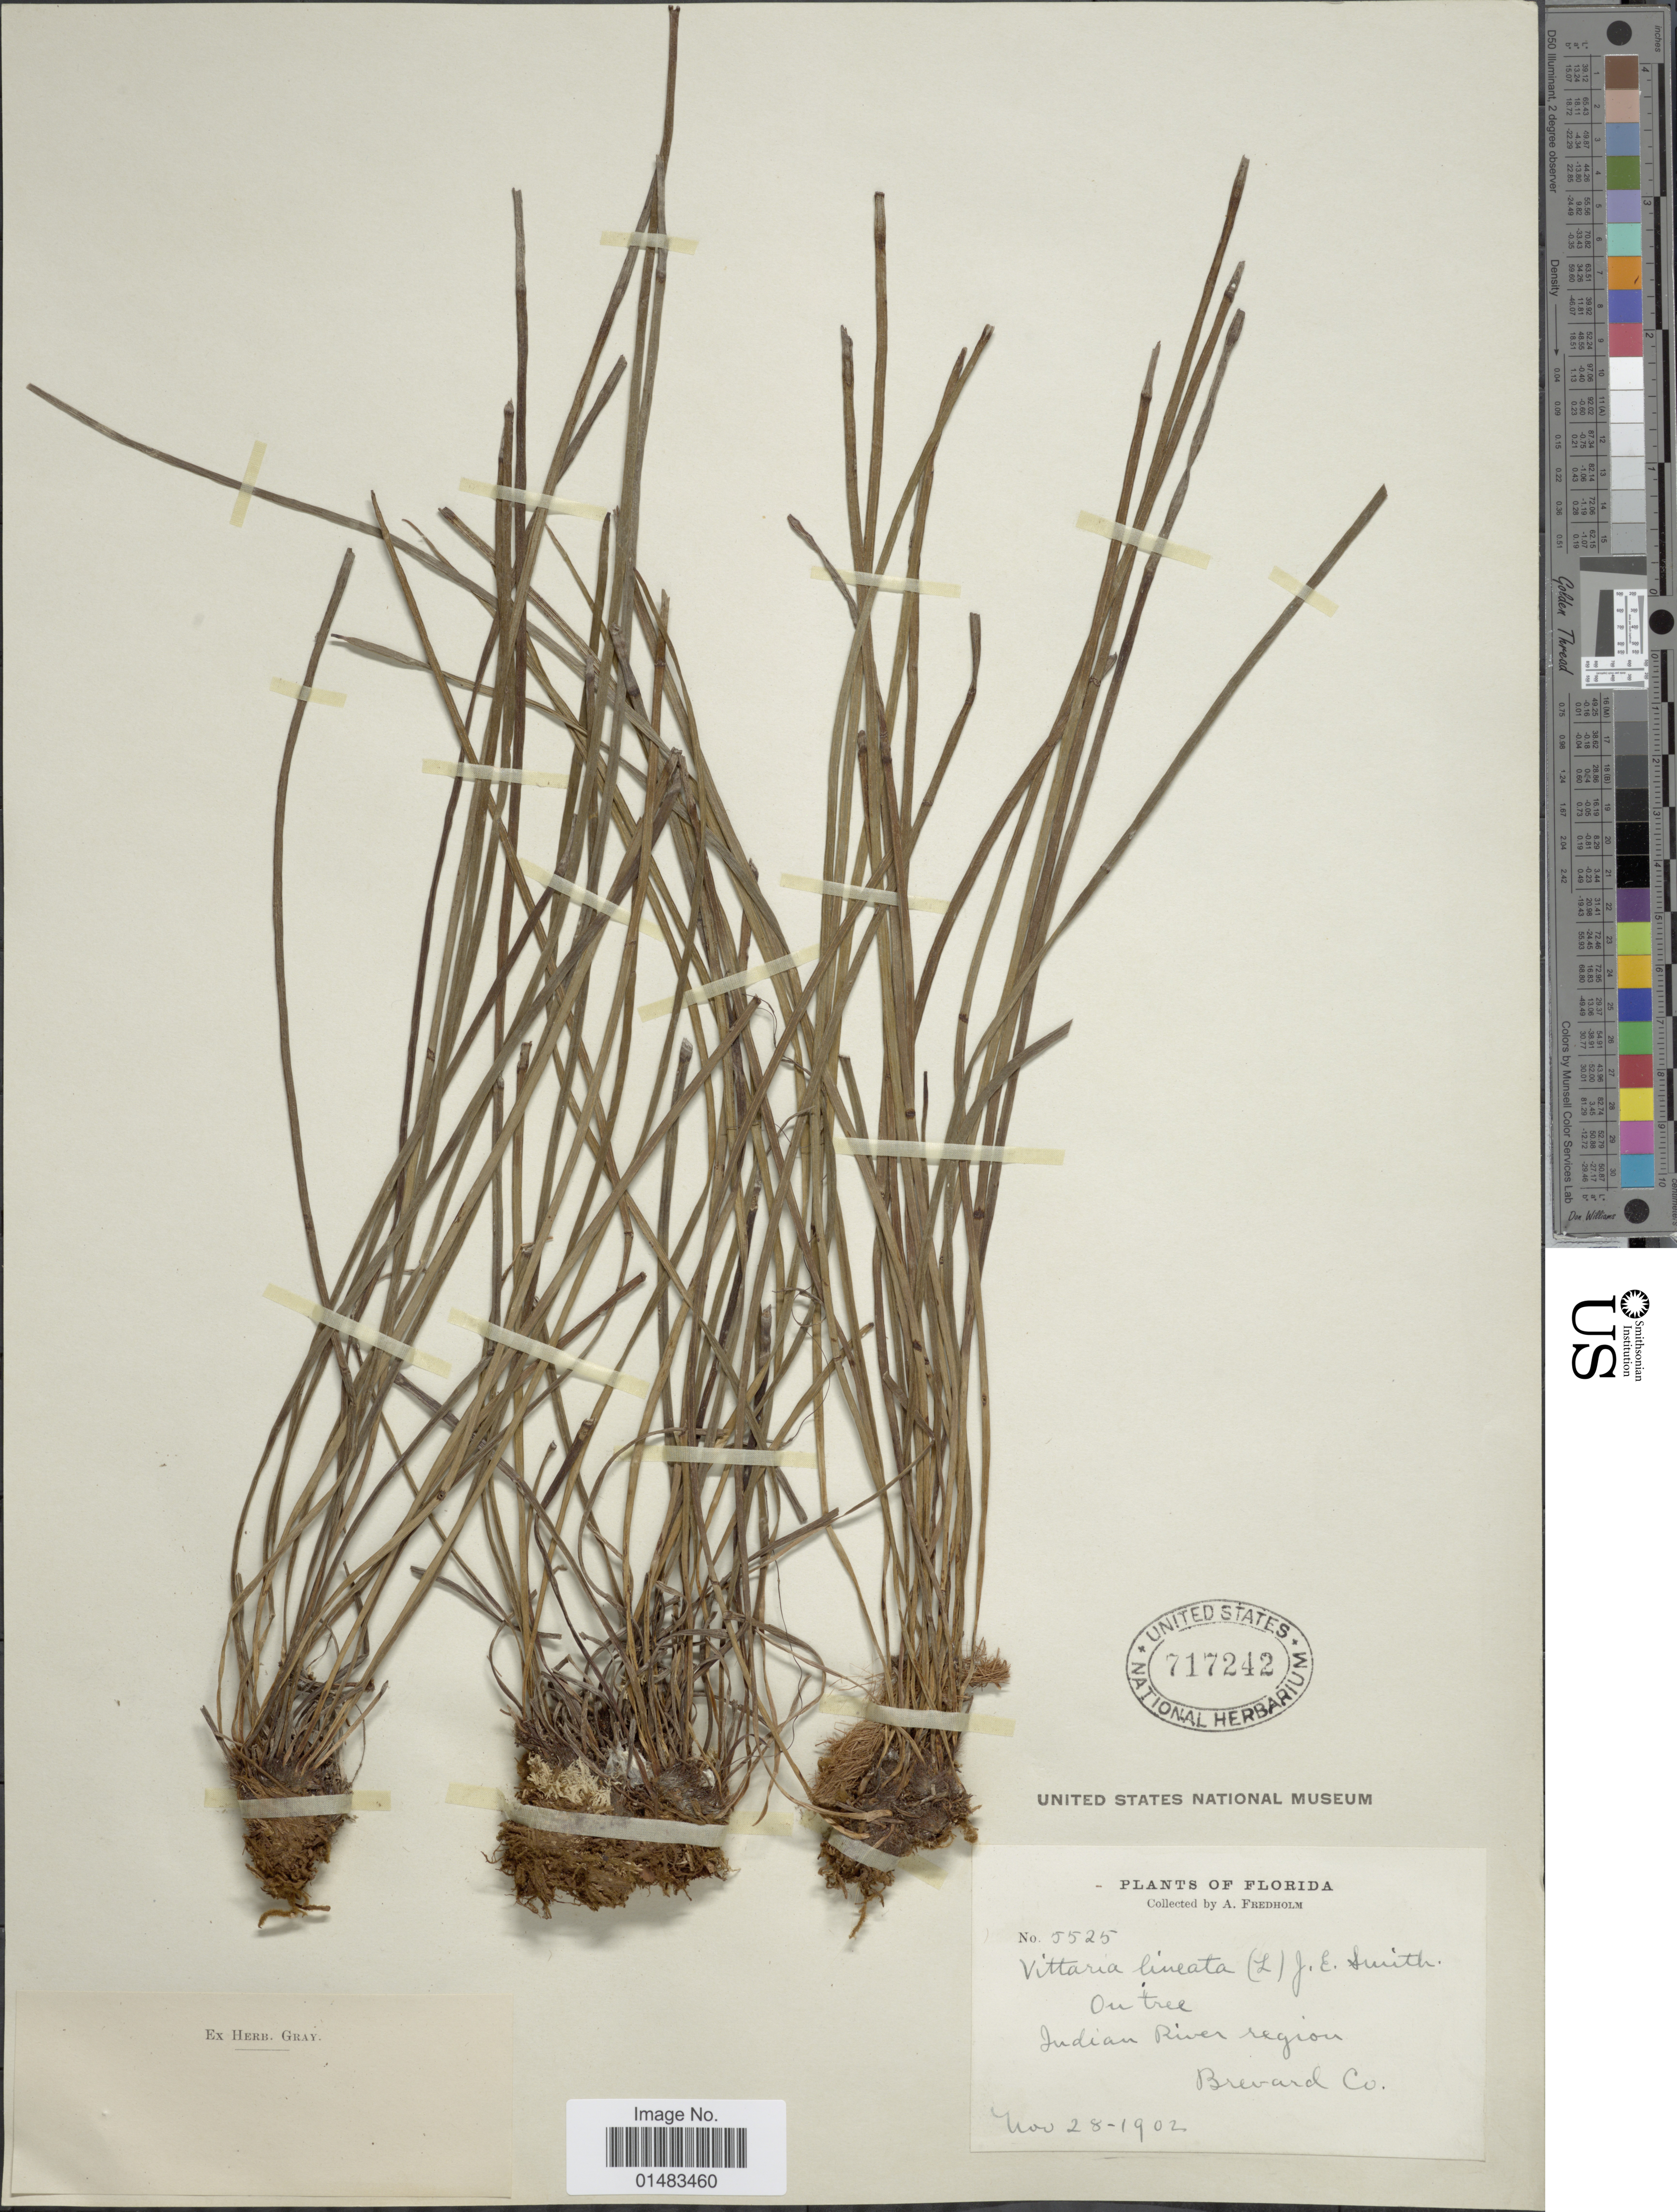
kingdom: Plantae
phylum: Tracheophyta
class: Polypodiopsida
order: Polypodiales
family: Pteridaceae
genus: Vittaria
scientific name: Vittaria lineata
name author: (L.) Sm.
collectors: A. Fredholm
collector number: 5525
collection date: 1902-11-28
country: United States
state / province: Florida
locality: Plants of Florida, On tree Indian River region, Brevard Co.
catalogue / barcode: US 717242